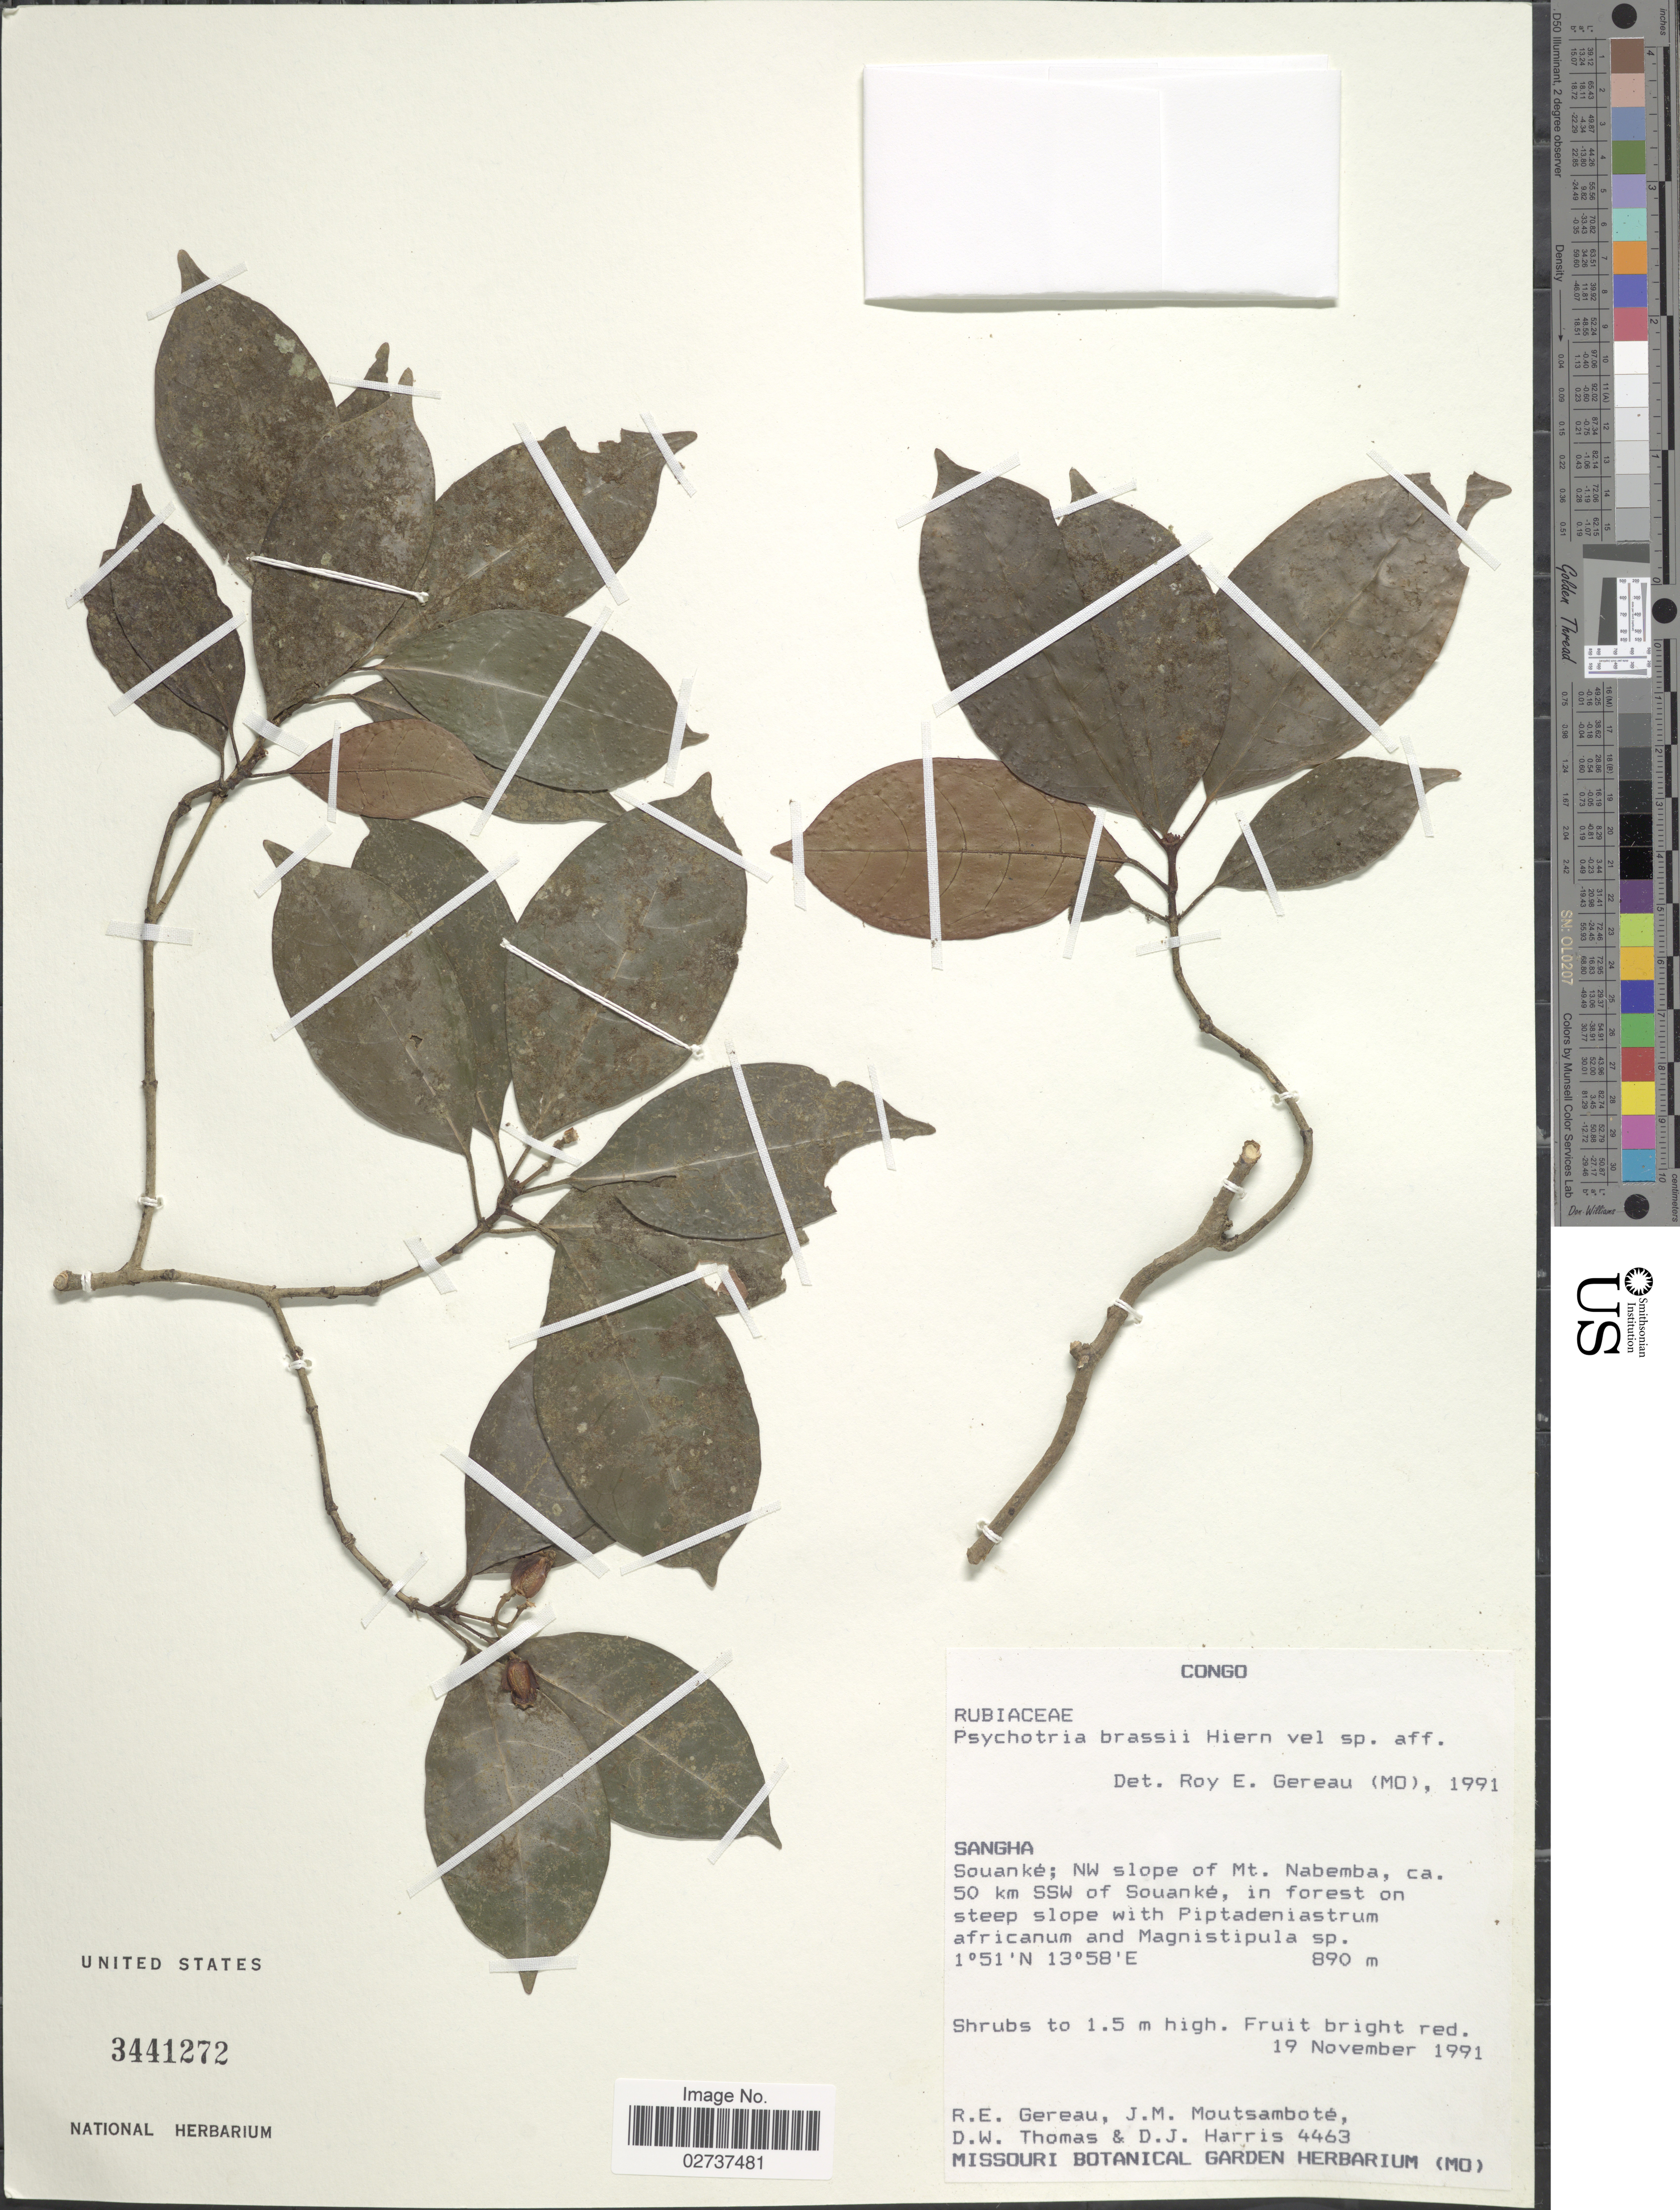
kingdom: Plantae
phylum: Tracheophyta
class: Magnoliopsida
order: Gentianales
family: Rubiaceae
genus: Psychotria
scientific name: Psychotria brassii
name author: Hiern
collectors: R. Gereau, J. Moutsambote & D. W. Thomas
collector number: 4463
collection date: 1991-11-19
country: Congo, Republic of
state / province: Sangha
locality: Congo, Souanke; NW slope of Mt. Nabemba, ca. 50 km SSW of Souanke, in forest on steep slope.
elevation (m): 890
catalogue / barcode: US 3441272